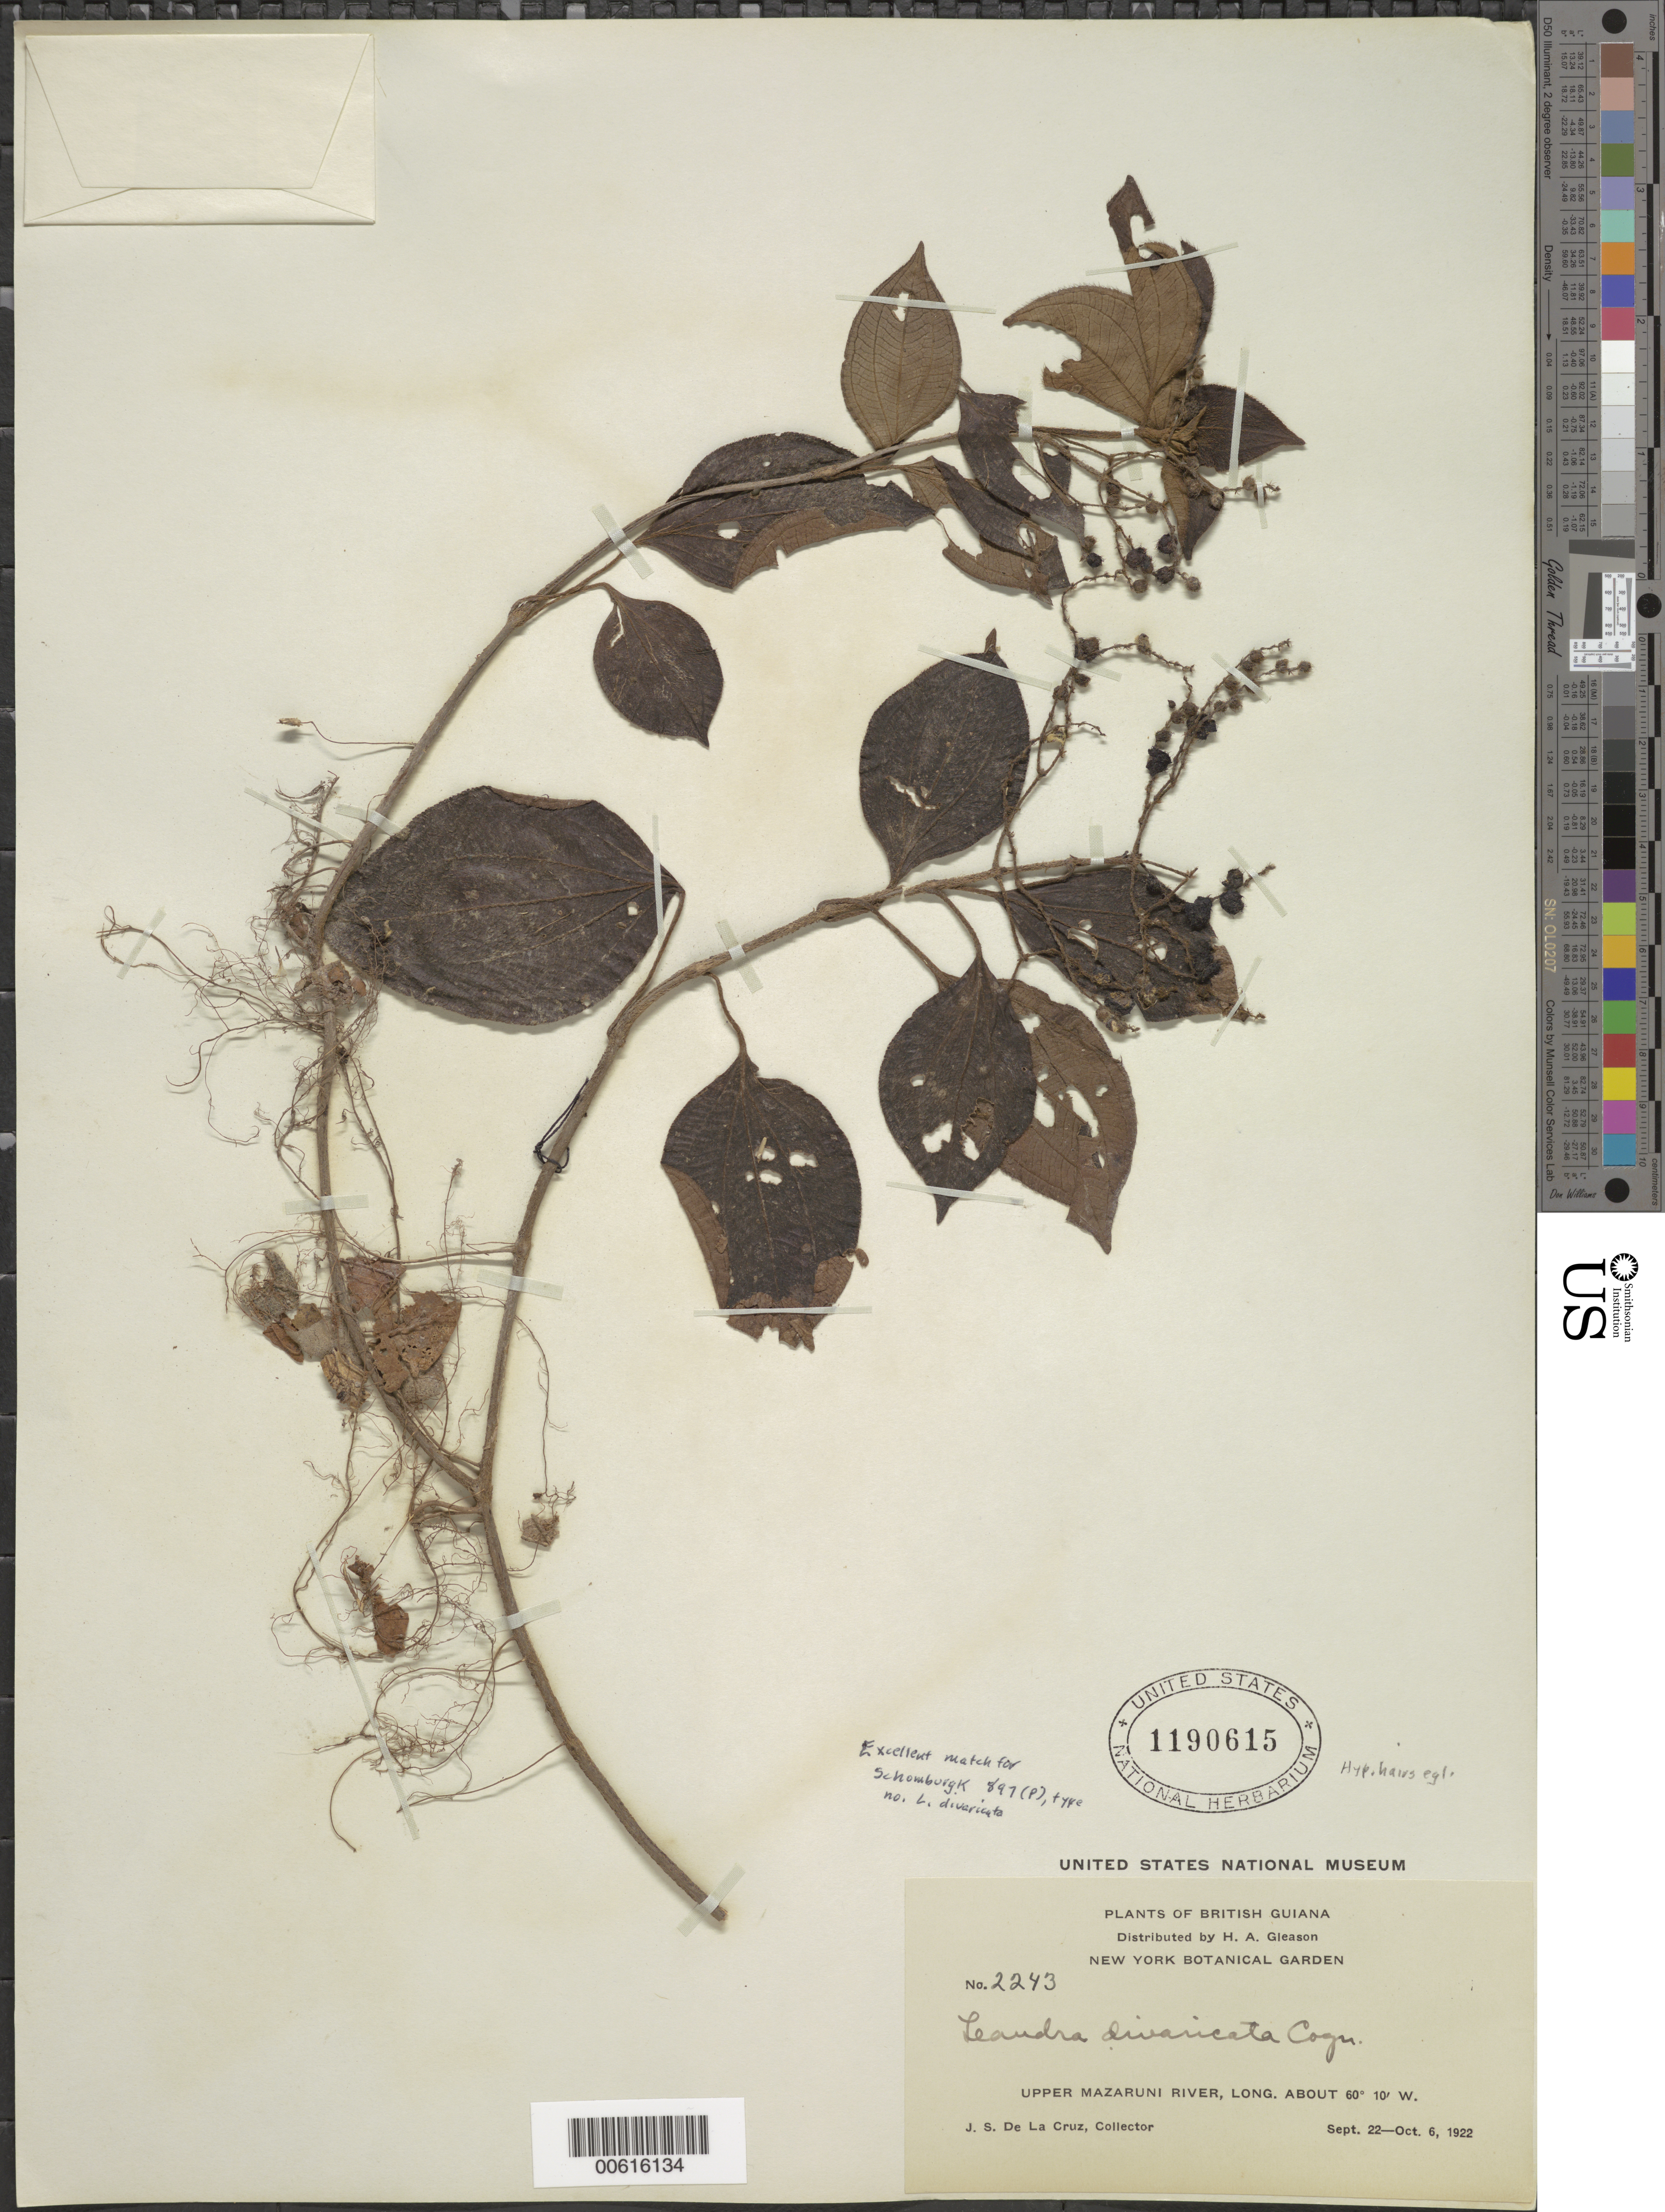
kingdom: Plantae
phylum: Tracheophyta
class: Magnoliopsida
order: Myrtales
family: Melastomataceae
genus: Leandra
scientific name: Leandra divaricata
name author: (Naudin) Cogn.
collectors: J. S. de la Cruz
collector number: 2243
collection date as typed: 22-Sep-22 to 6-Oct-22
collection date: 1922-09-22/1922-10-06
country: Guyana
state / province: Cuyuni-Mazaruni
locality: Upper Mazaruni R.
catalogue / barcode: US 1190615